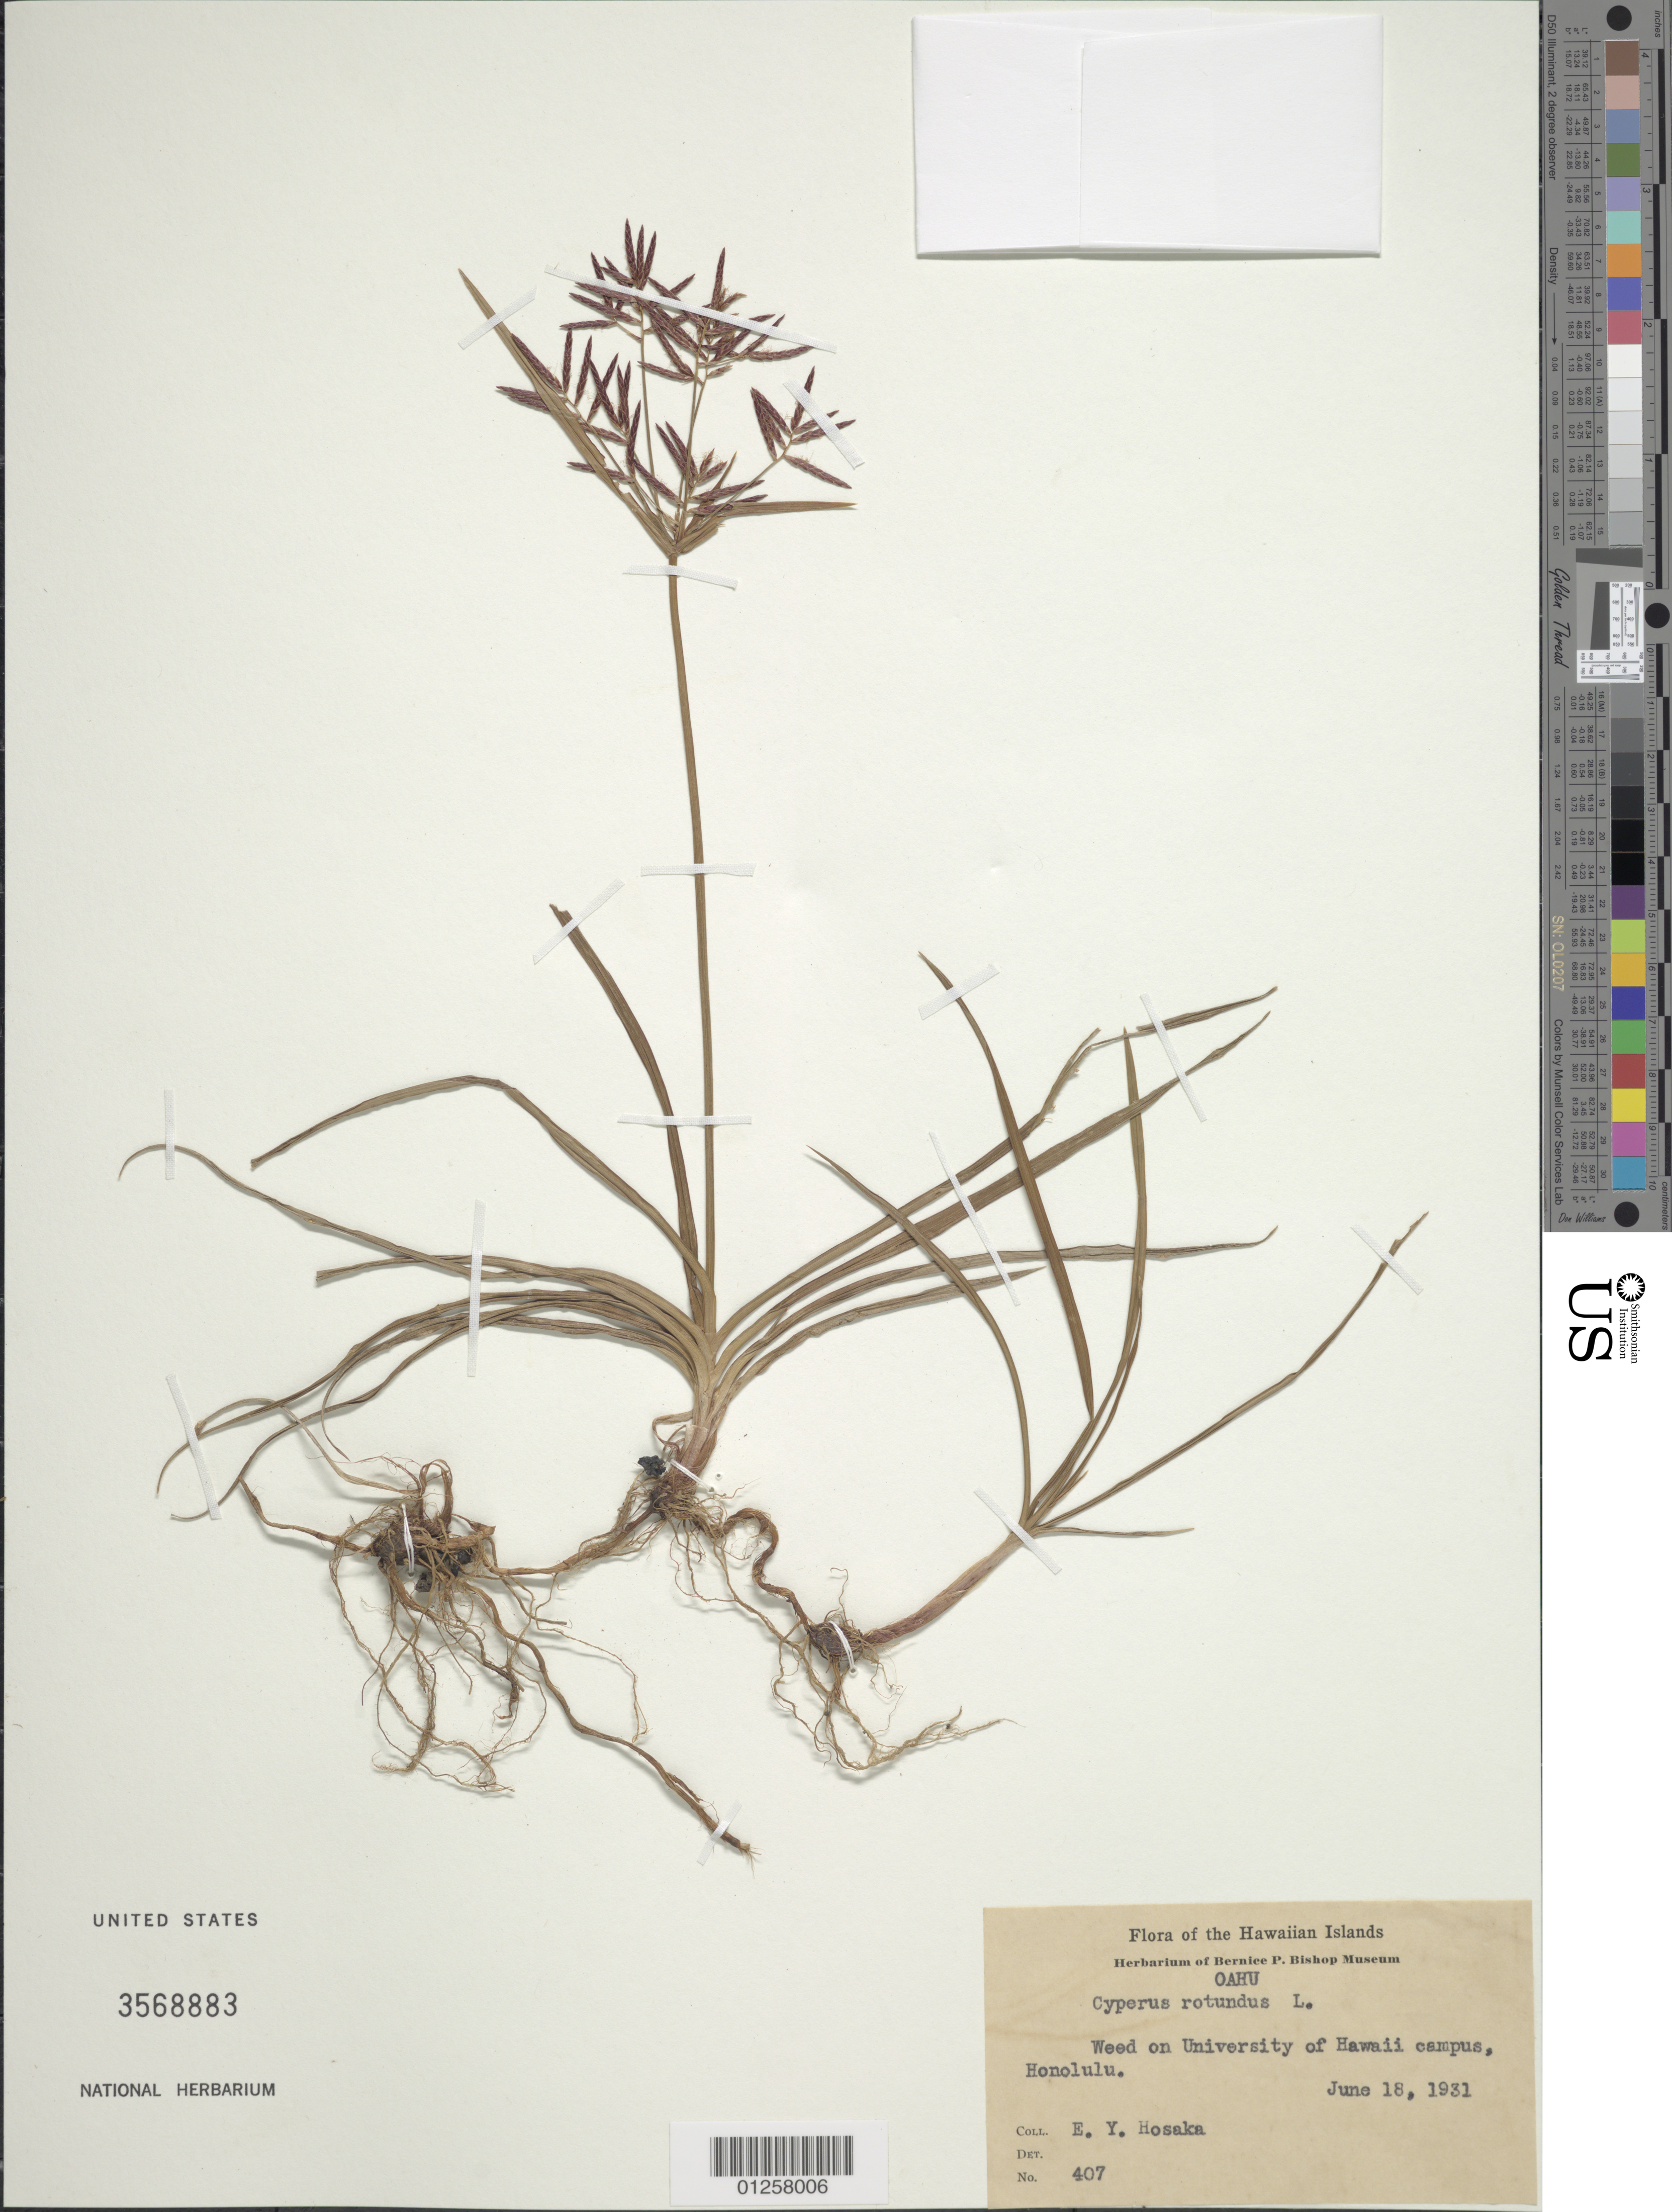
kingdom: Plantae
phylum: Tracheophyta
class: Liliopsida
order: Poales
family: Cyperaceae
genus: Cyperus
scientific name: Cyperus rotundus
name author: L.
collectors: E. Y. Hosaka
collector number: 407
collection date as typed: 18 Jun 1931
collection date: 1931-06-18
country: United States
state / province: Hawaii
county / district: Honolulu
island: Oahu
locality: Weed on University of Hawaii Campus.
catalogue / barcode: US 3568883